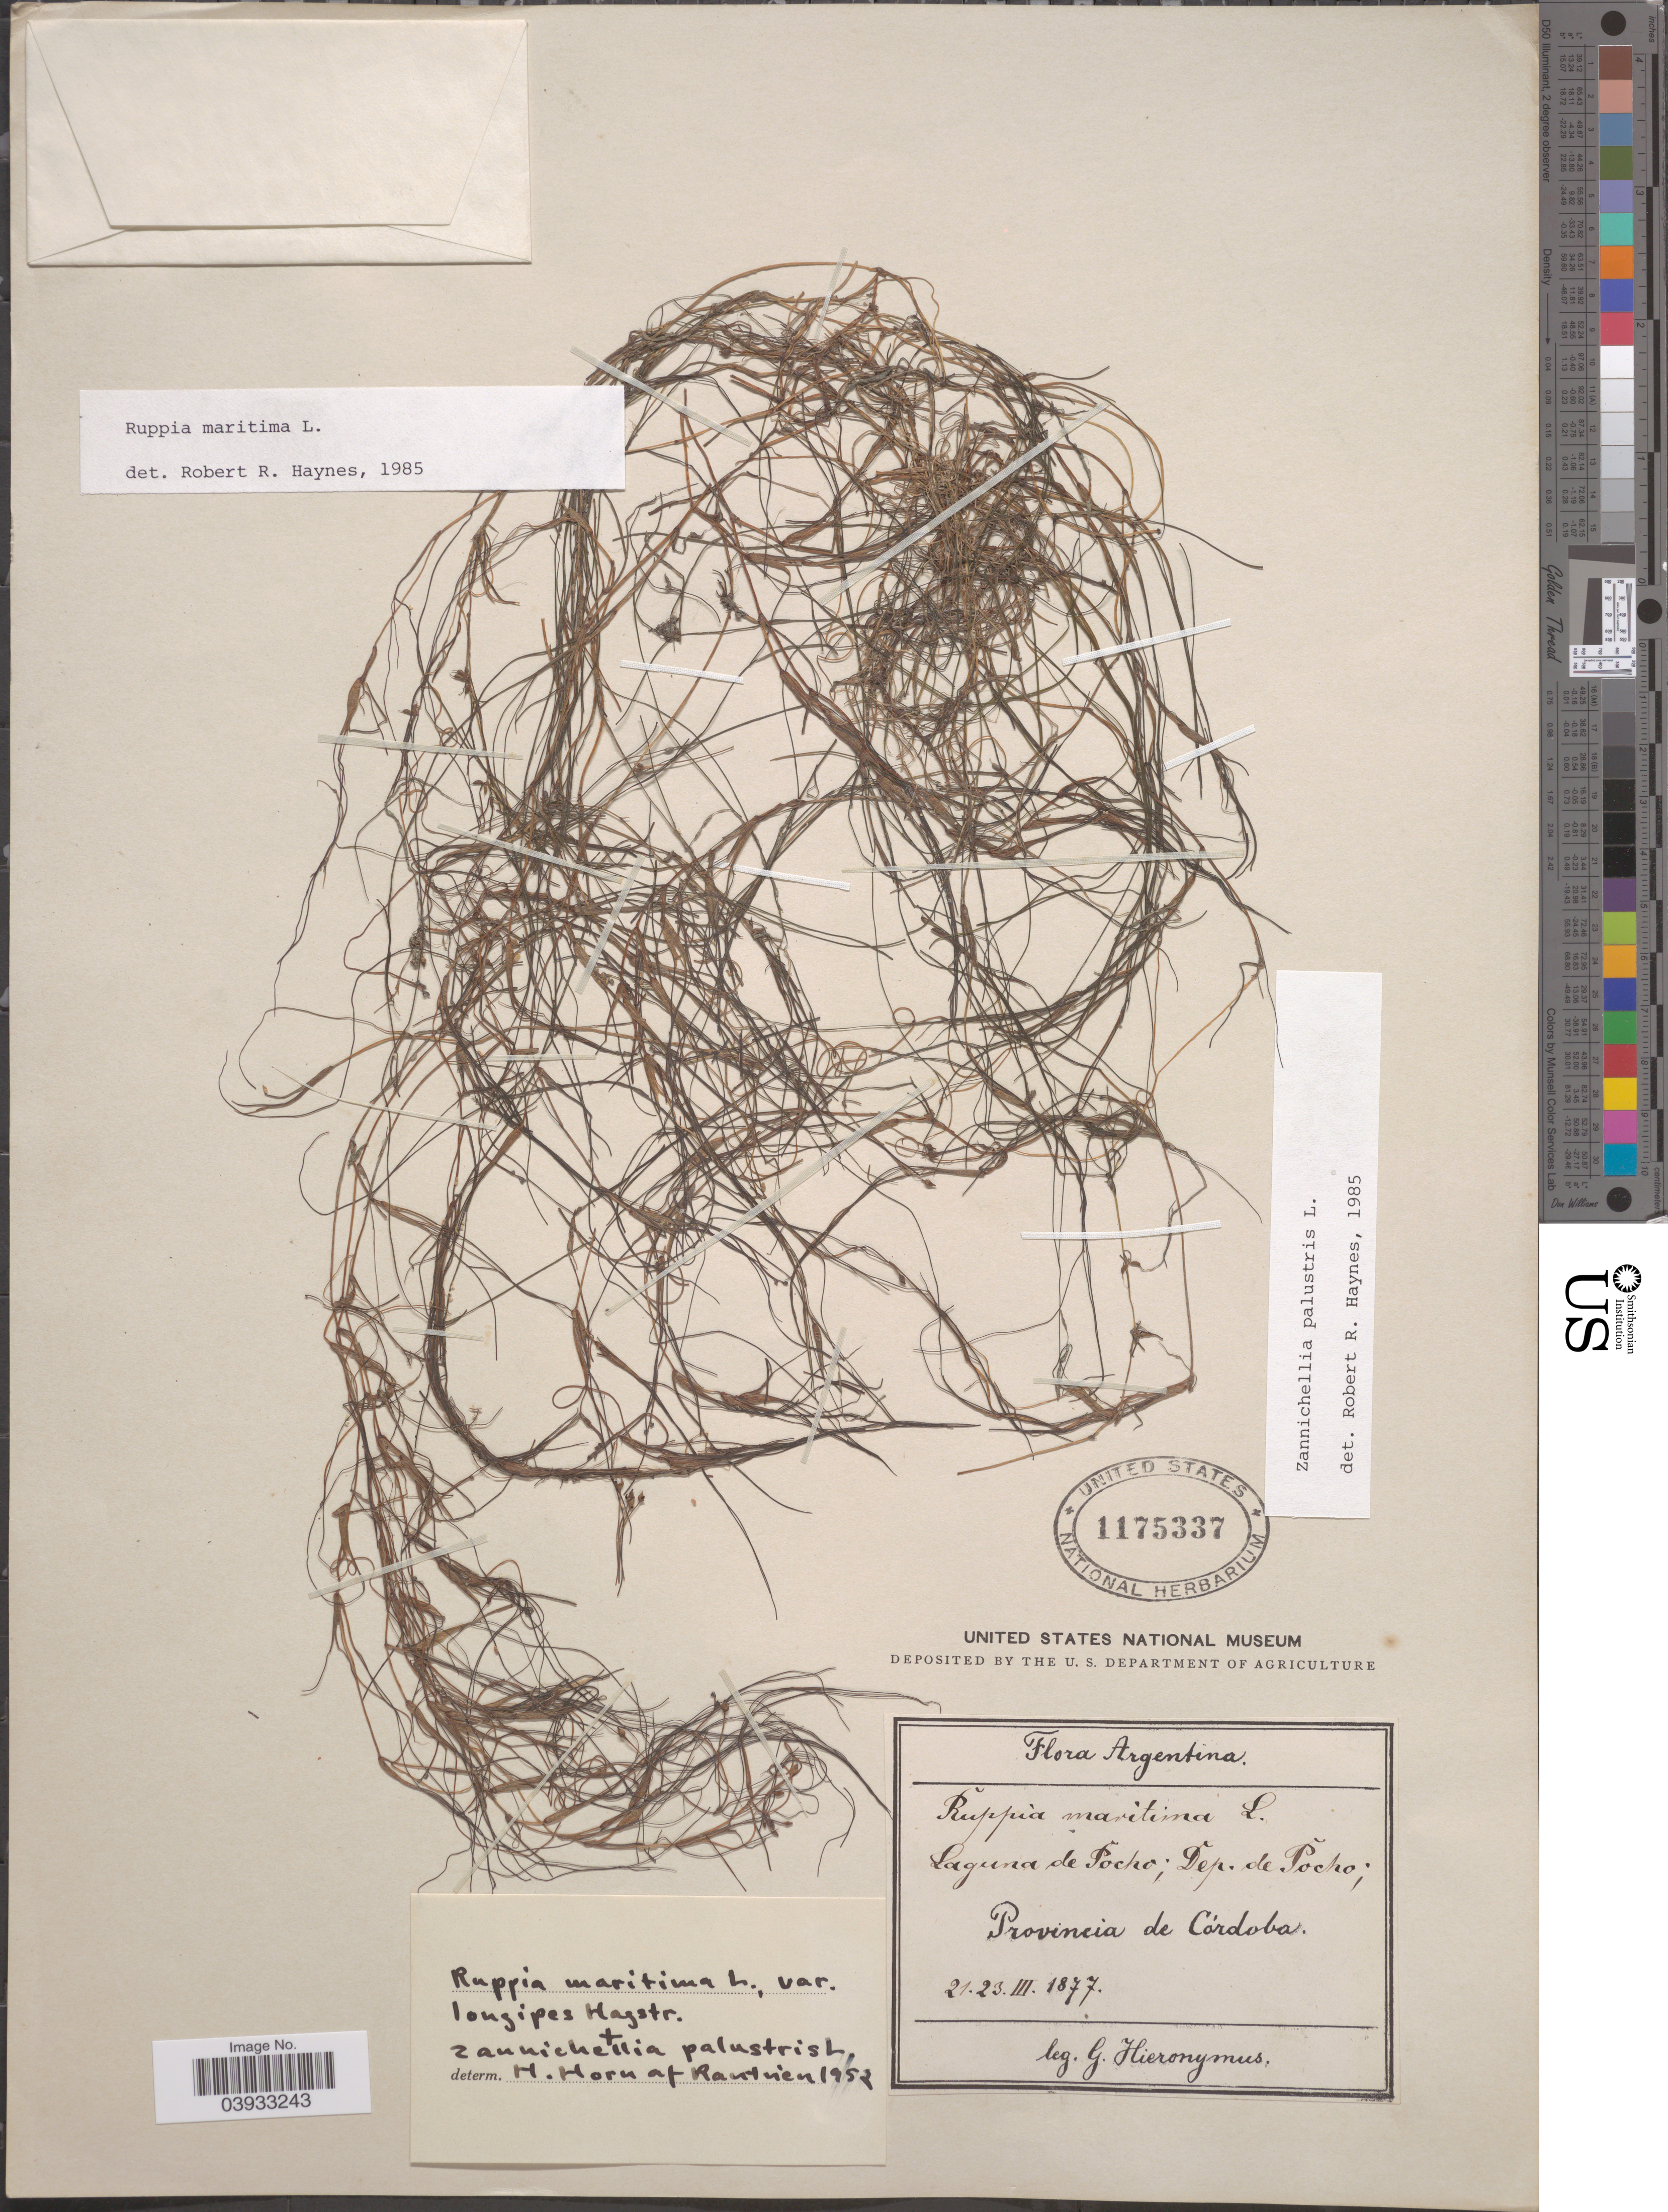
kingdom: Plantae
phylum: Tracheophyta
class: Liliopsida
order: Alismatales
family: Ruppiaceae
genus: Ruppia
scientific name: Ruppia maritima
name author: L.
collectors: G. H. Hieronymus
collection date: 1877-03-21/1877-03-23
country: Argentina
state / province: Cordoba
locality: Laguna de Pocho, Dep. de Pocho.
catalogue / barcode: US 1175337